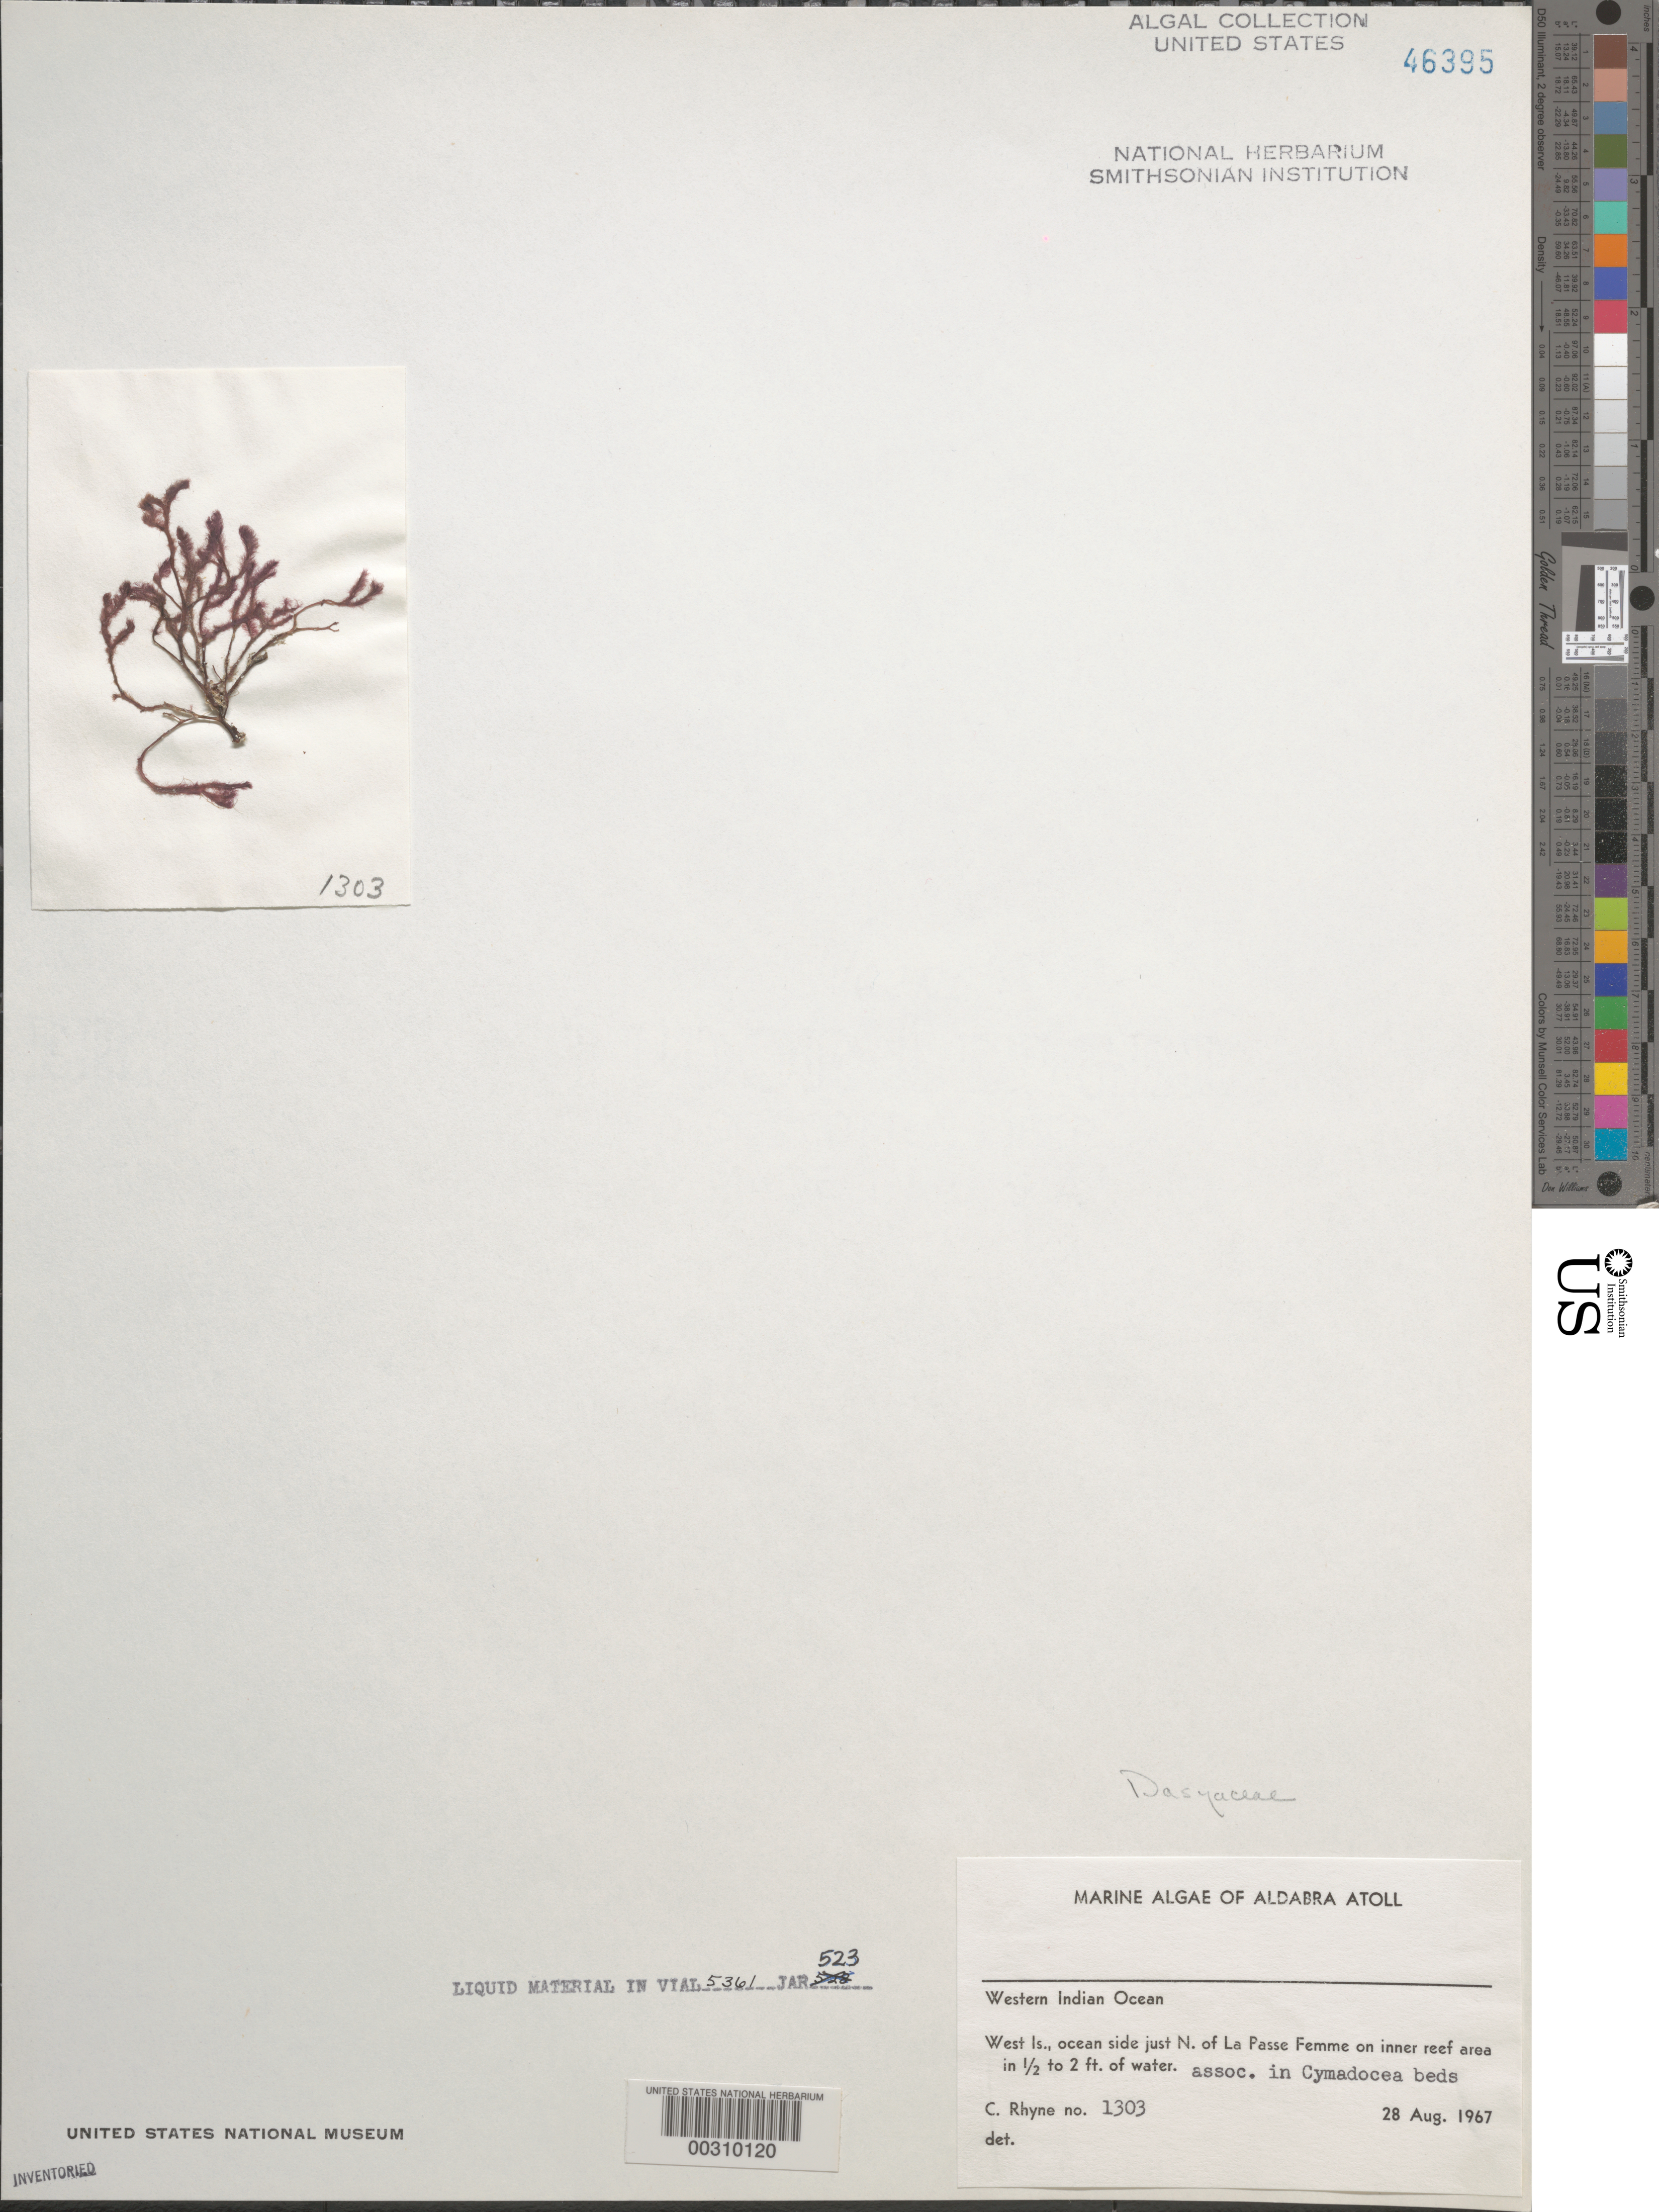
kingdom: Plantae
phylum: Rhodophyta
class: Florideophyceae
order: Ceramiales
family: Dasyaceae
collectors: C. Rhyne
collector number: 1303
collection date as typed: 28 Aug 1967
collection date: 1967-08-28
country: Seychelles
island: Aldabra Atoll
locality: West Islet, Just north of La Passe Femme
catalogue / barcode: US 46395